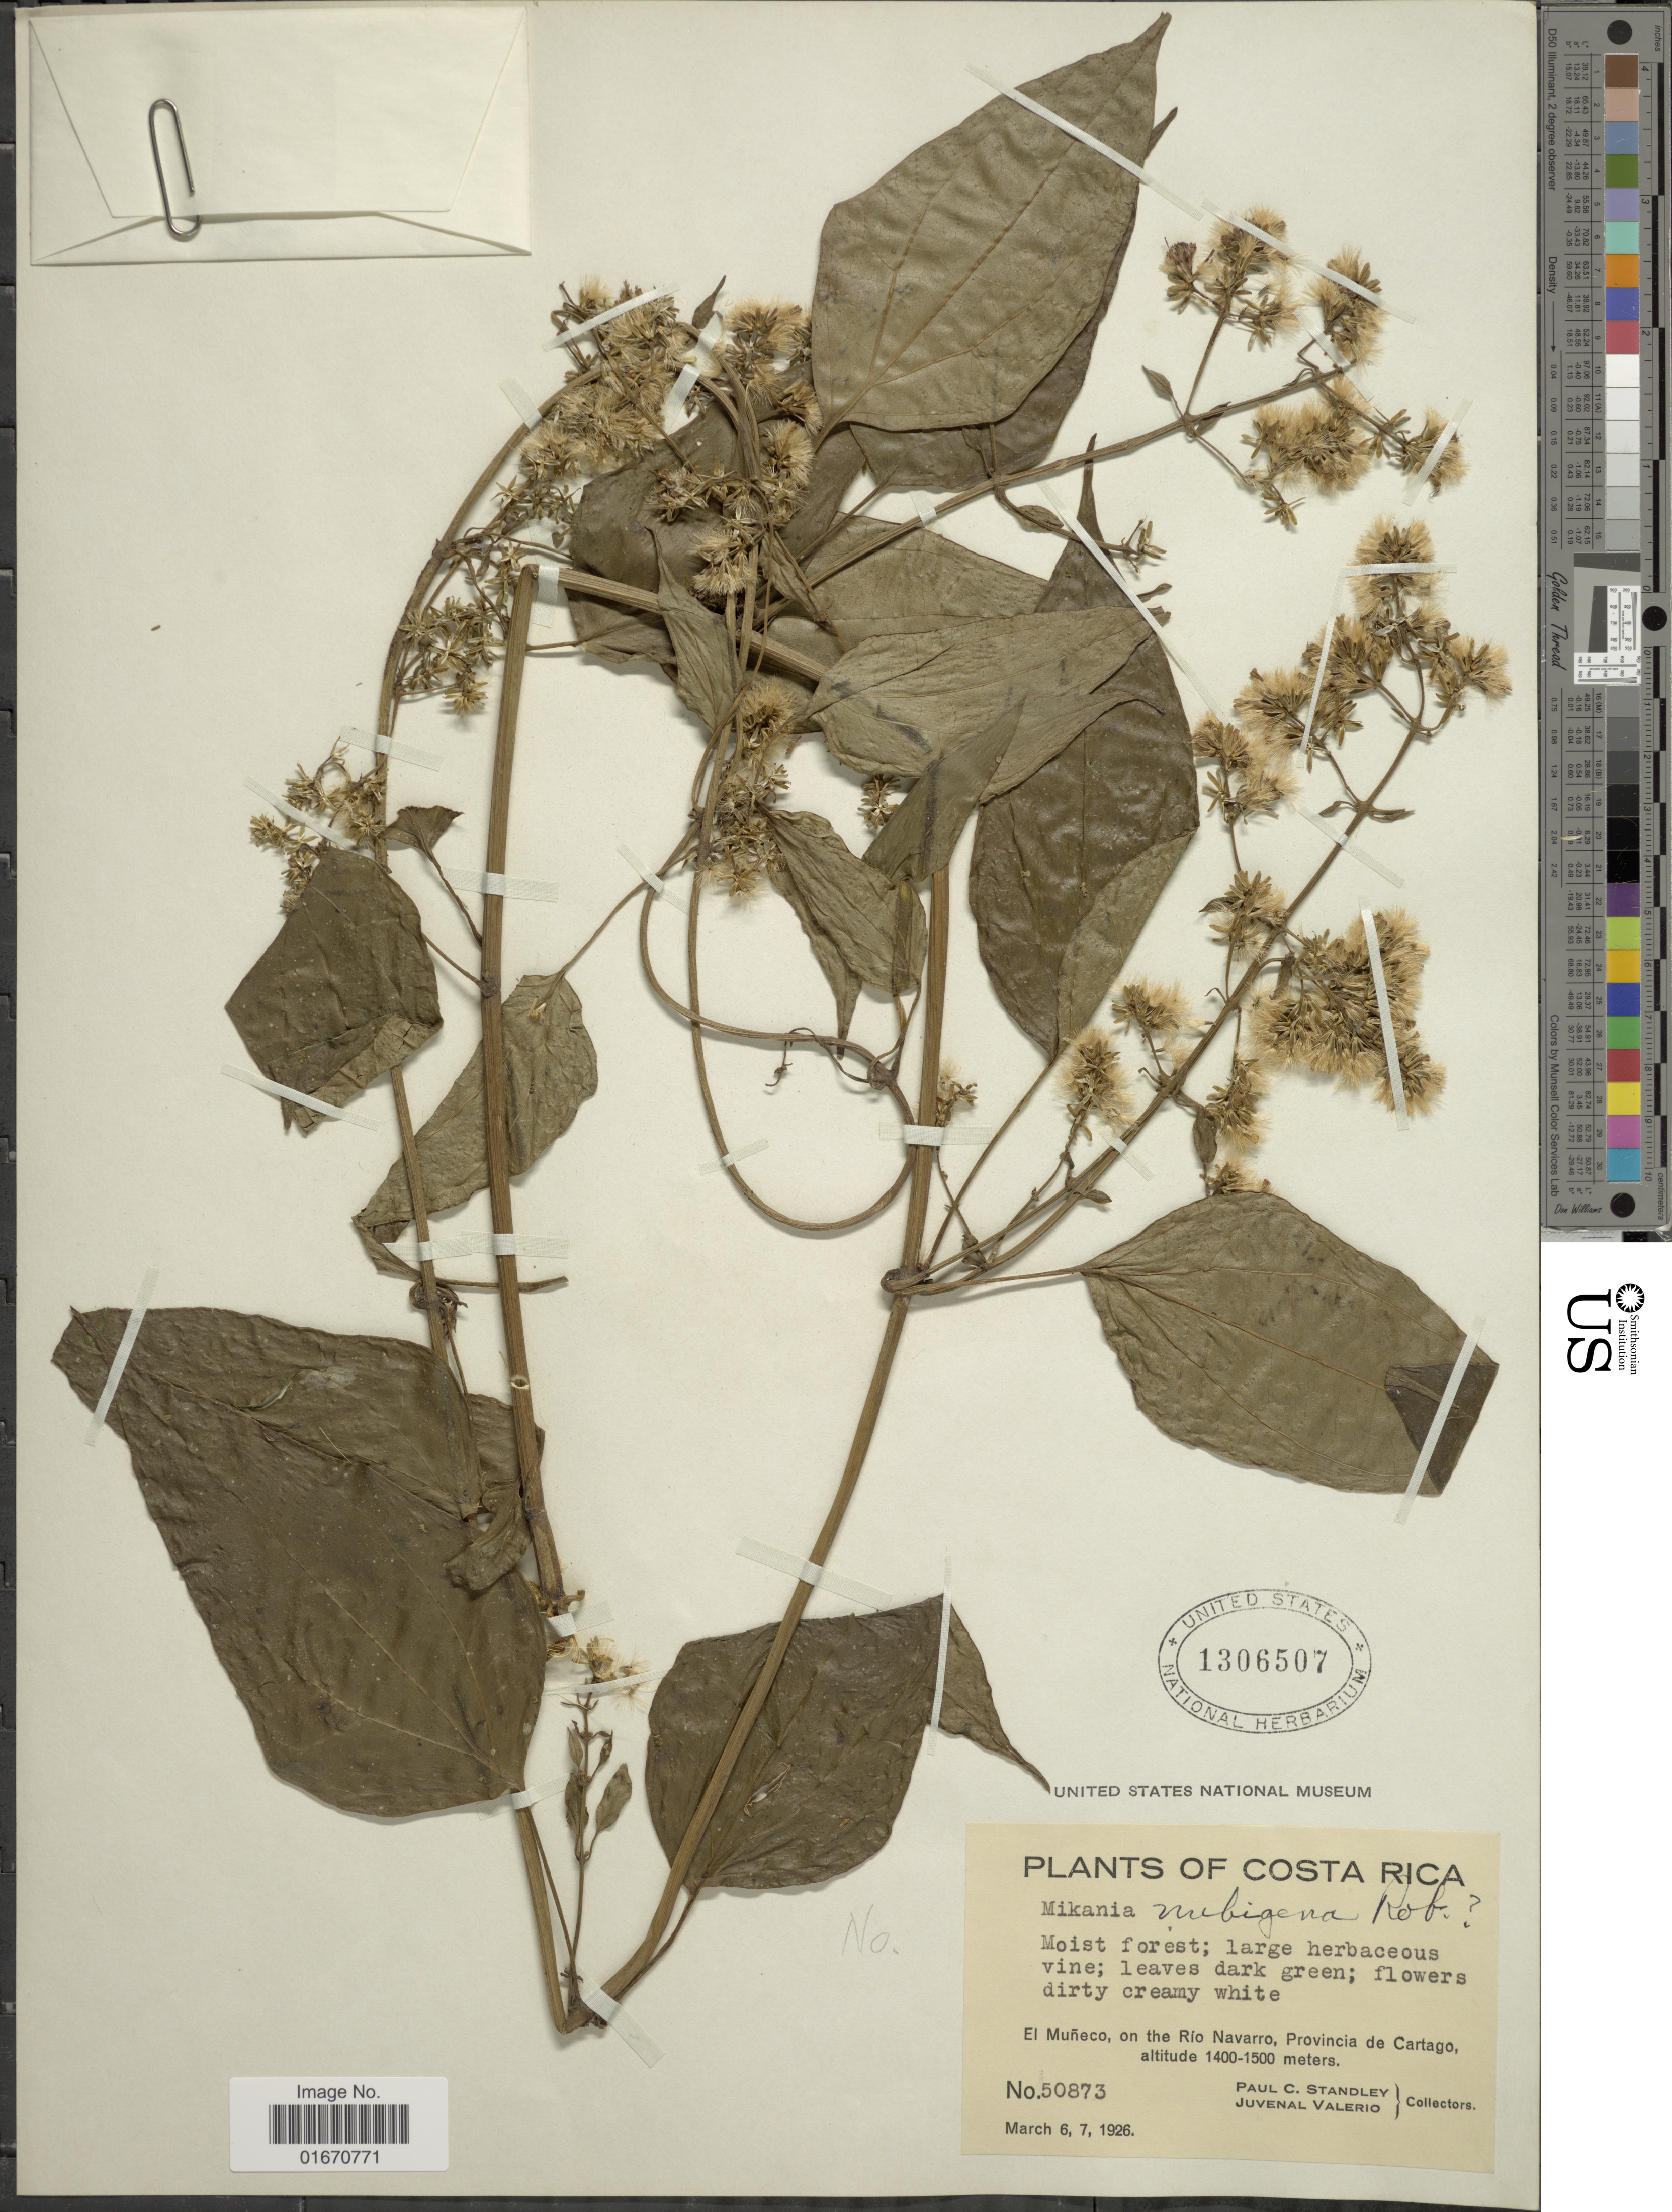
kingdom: Plantae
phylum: Tracheophyta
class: Magnoliopsida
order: Asterales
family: Asteraceae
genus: Mikania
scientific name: Mikania pittieri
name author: B.L. Rob.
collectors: P. C. Standley & J. Valerio R.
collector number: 50873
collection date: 1926-03-06/1926-03-07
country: Costa Rica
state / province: Cartago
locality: El Muneco, on the Rio Navarro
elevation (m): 1400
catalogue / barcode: US 1306507